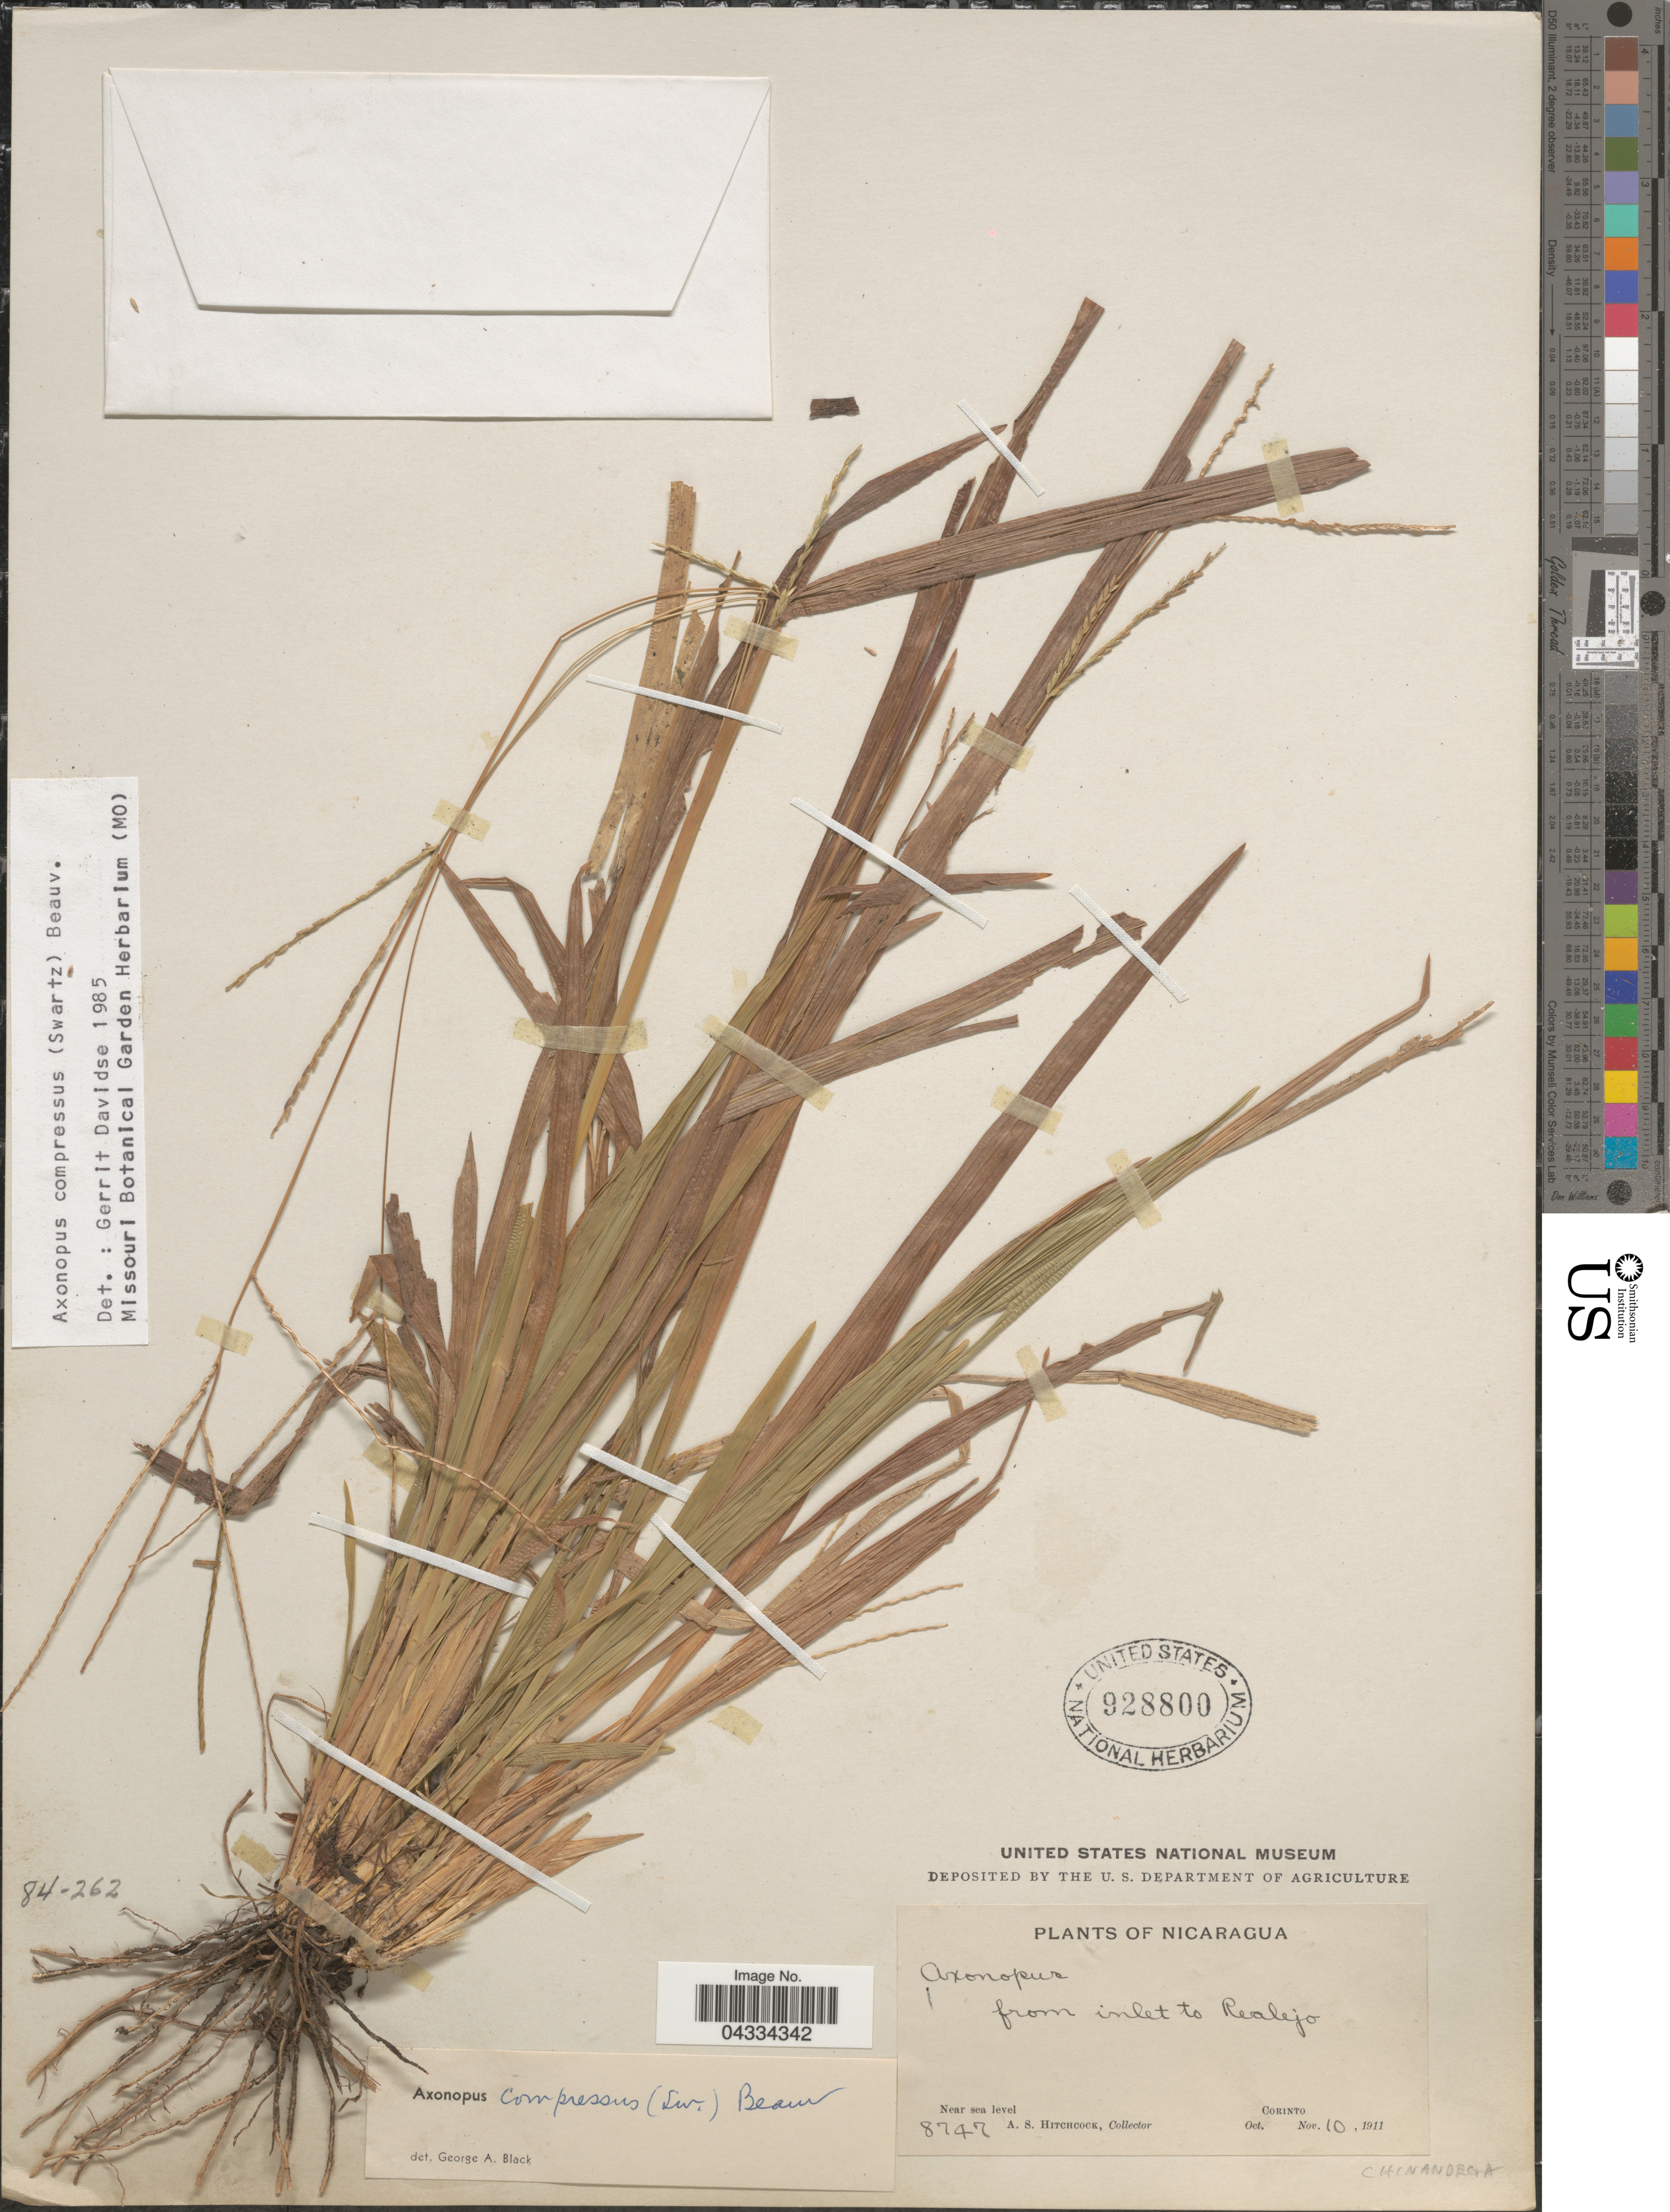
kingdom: Plantae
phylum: Tracheophyta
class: Liliopsida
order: Poales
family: Poaceae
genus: Axonopus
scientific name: Axonopus compressus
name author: (Sw.) P. Beauv.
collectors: A. S. Hitchcock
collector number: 8747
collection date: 1911-11-10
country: Nicaragua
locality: From inlet to Realejo. Corinto.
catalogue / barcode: US 928800